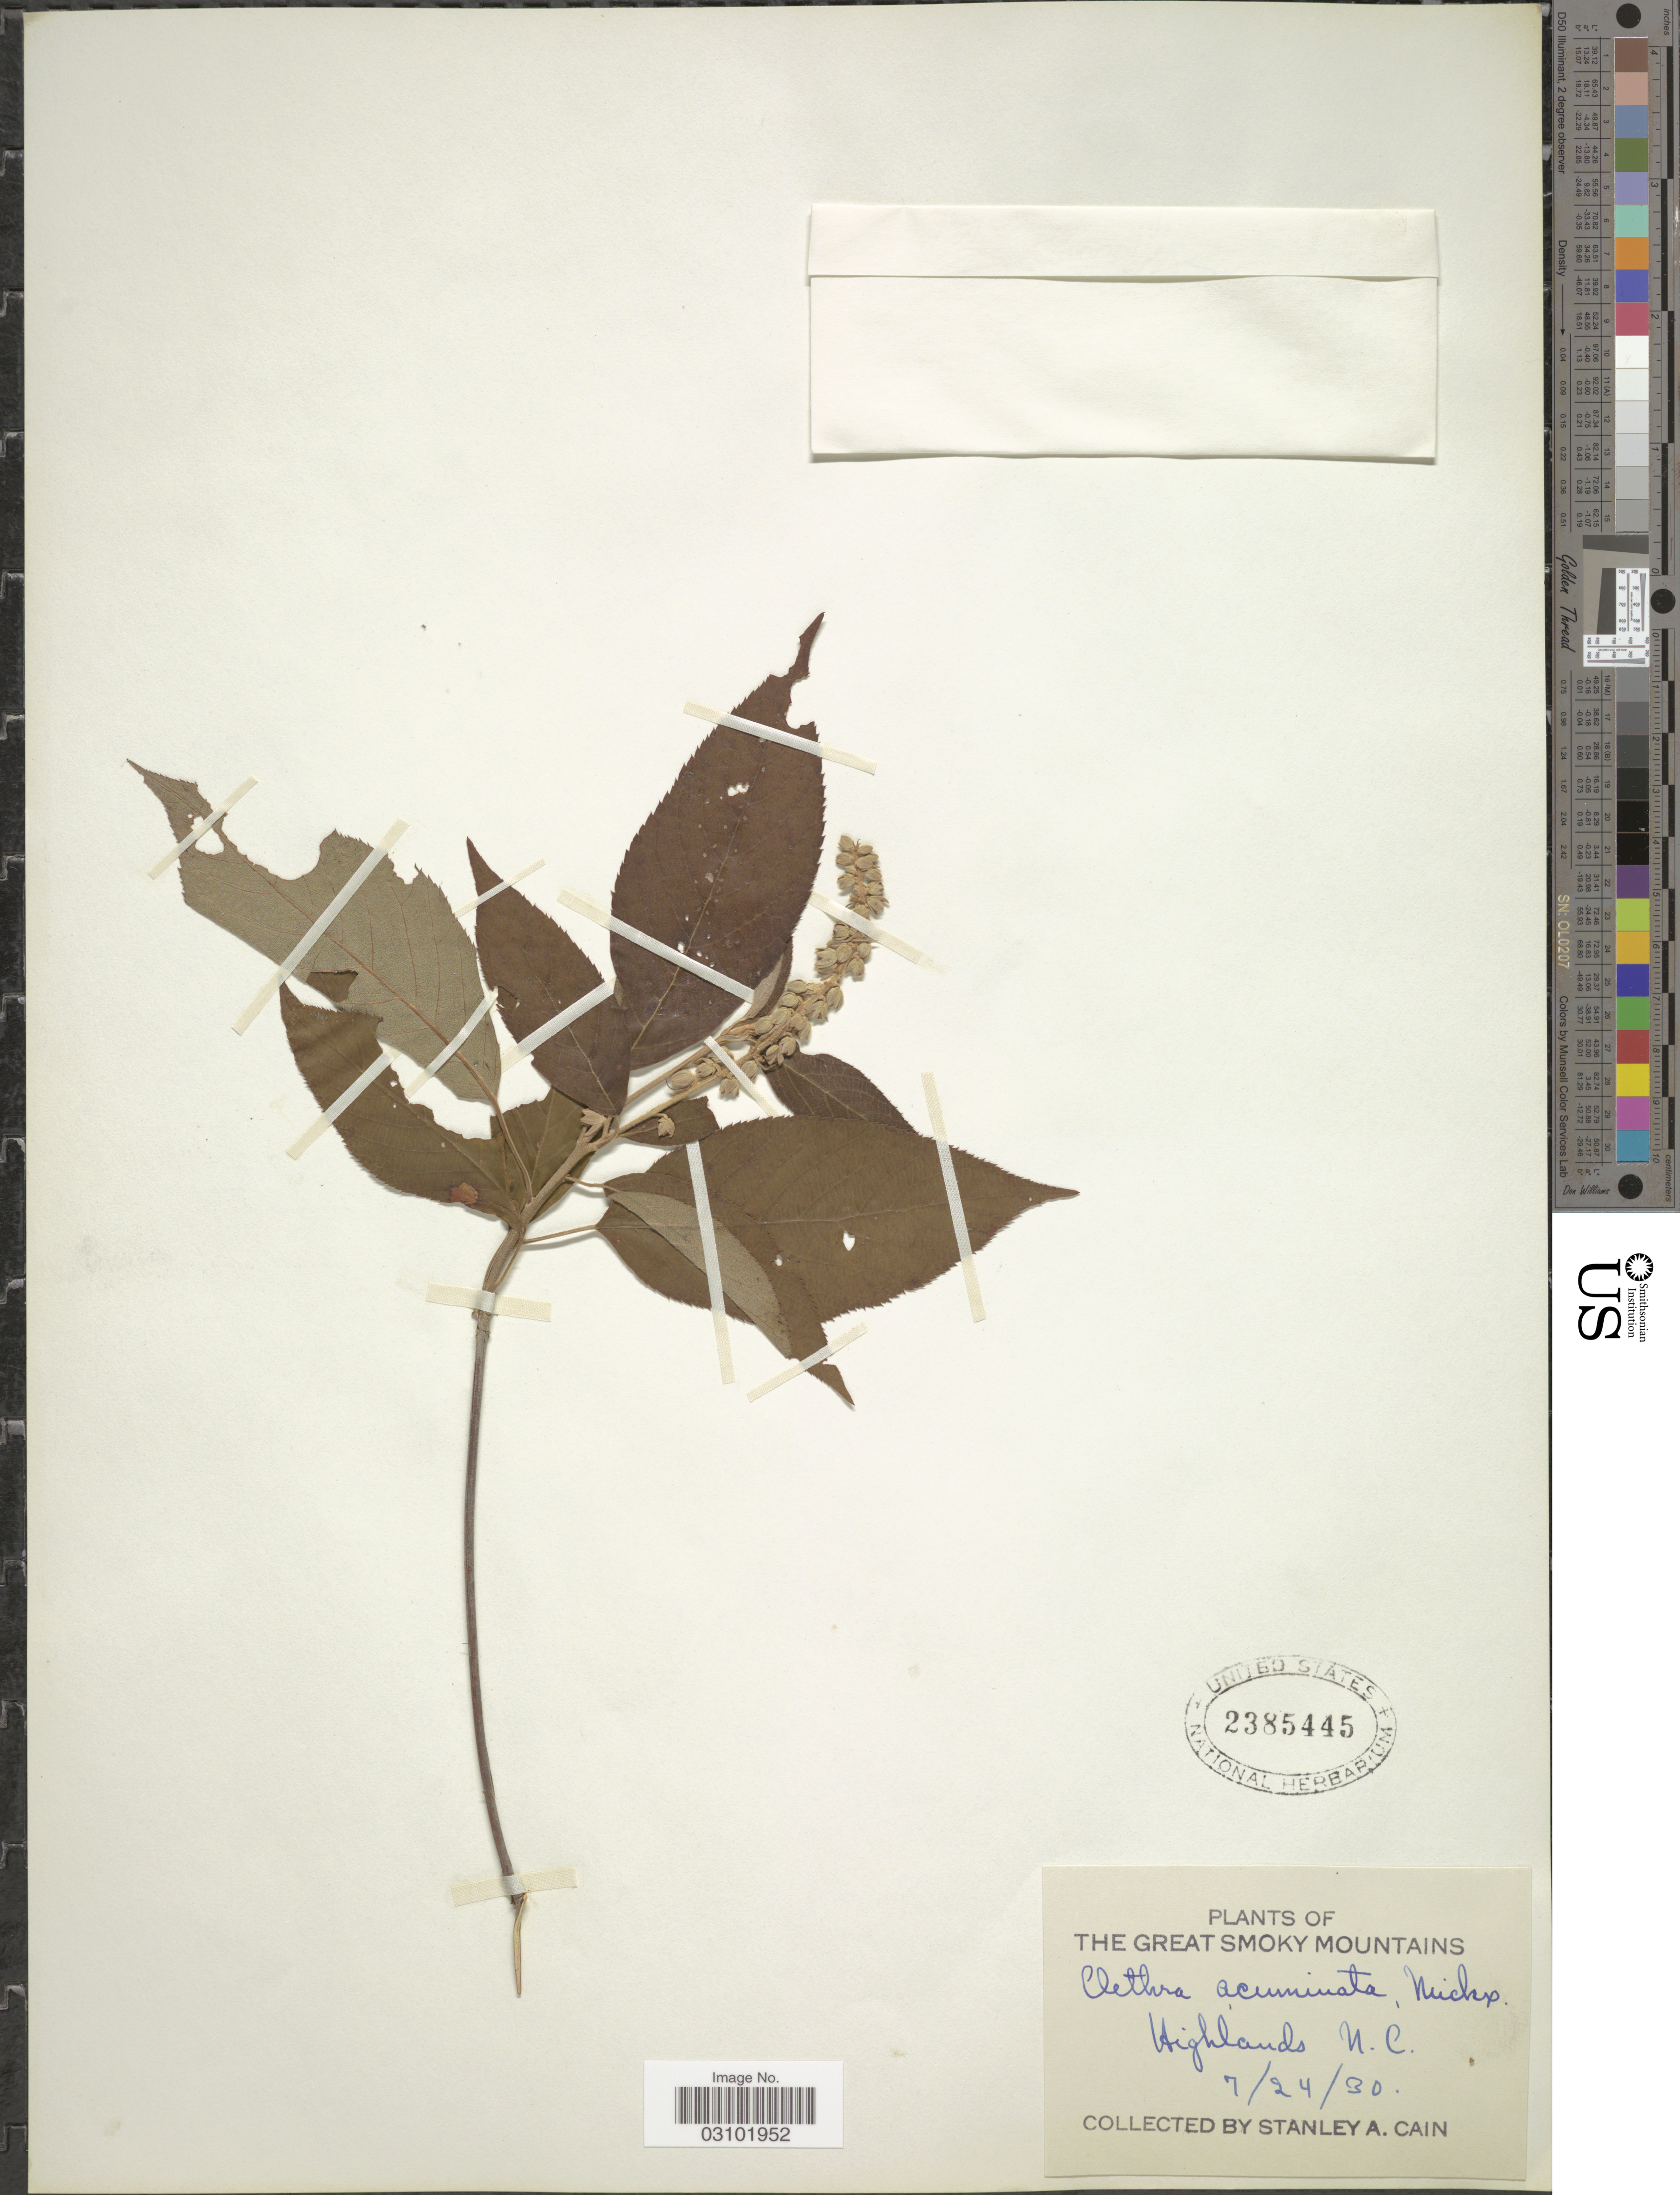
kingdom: Plantae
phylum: Tracheophyta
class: Magnoliopsida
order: Ericales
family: Clethraceae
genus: Clethra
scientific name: Clethra acuminata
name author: Michx.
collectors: S. Cain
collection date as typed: Transcribed d/m/y: 24/7/30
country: United States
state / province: North Carolina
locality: The Great Smoky Mountains. Highlands N. C.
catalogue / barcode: US 2385445